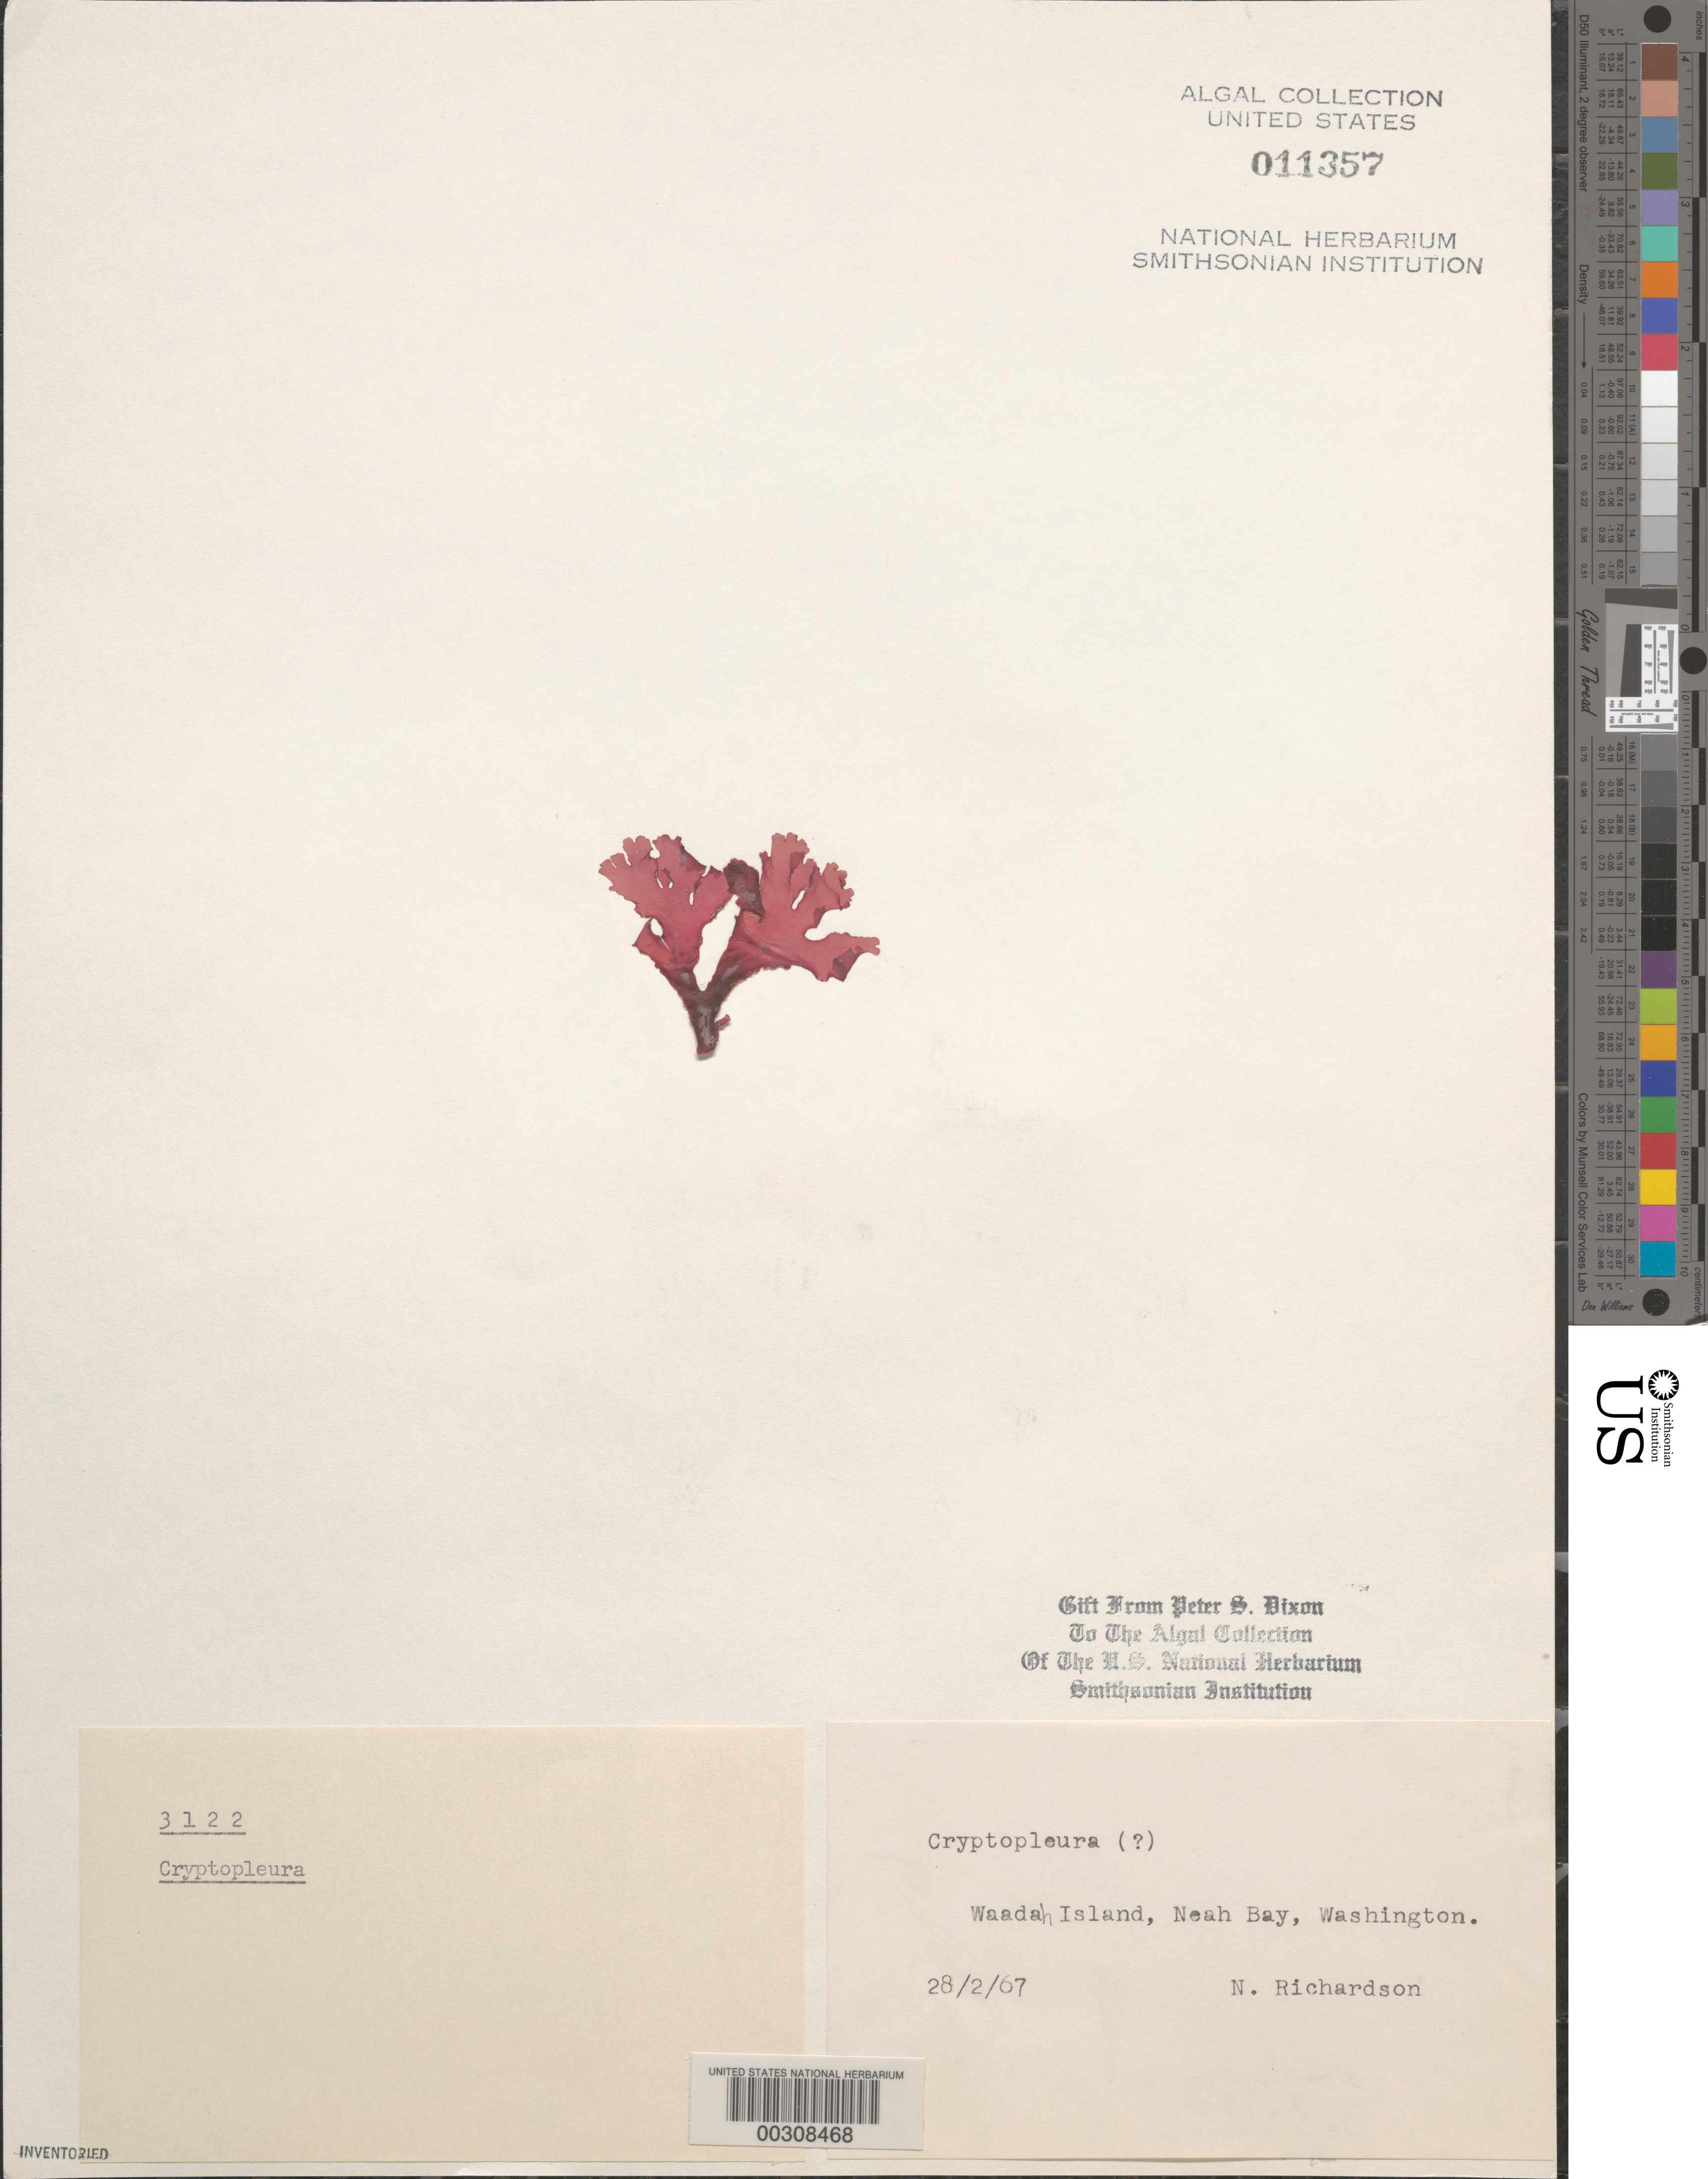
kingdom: Plantae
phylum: Rhodophyta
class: Florideophyceae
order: Ceramiales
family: Delesseriaceae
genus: Cryptopleura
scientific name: Cryptopleura sp.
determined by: Dixon, P. S.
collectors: N. Richardson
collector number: PSD 3122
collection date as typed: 28 Feb 1967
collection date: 1967-02-28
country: United States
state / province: Washington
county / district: Clallam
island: Waadah Island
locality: Neah Bay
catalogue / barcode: US 11357